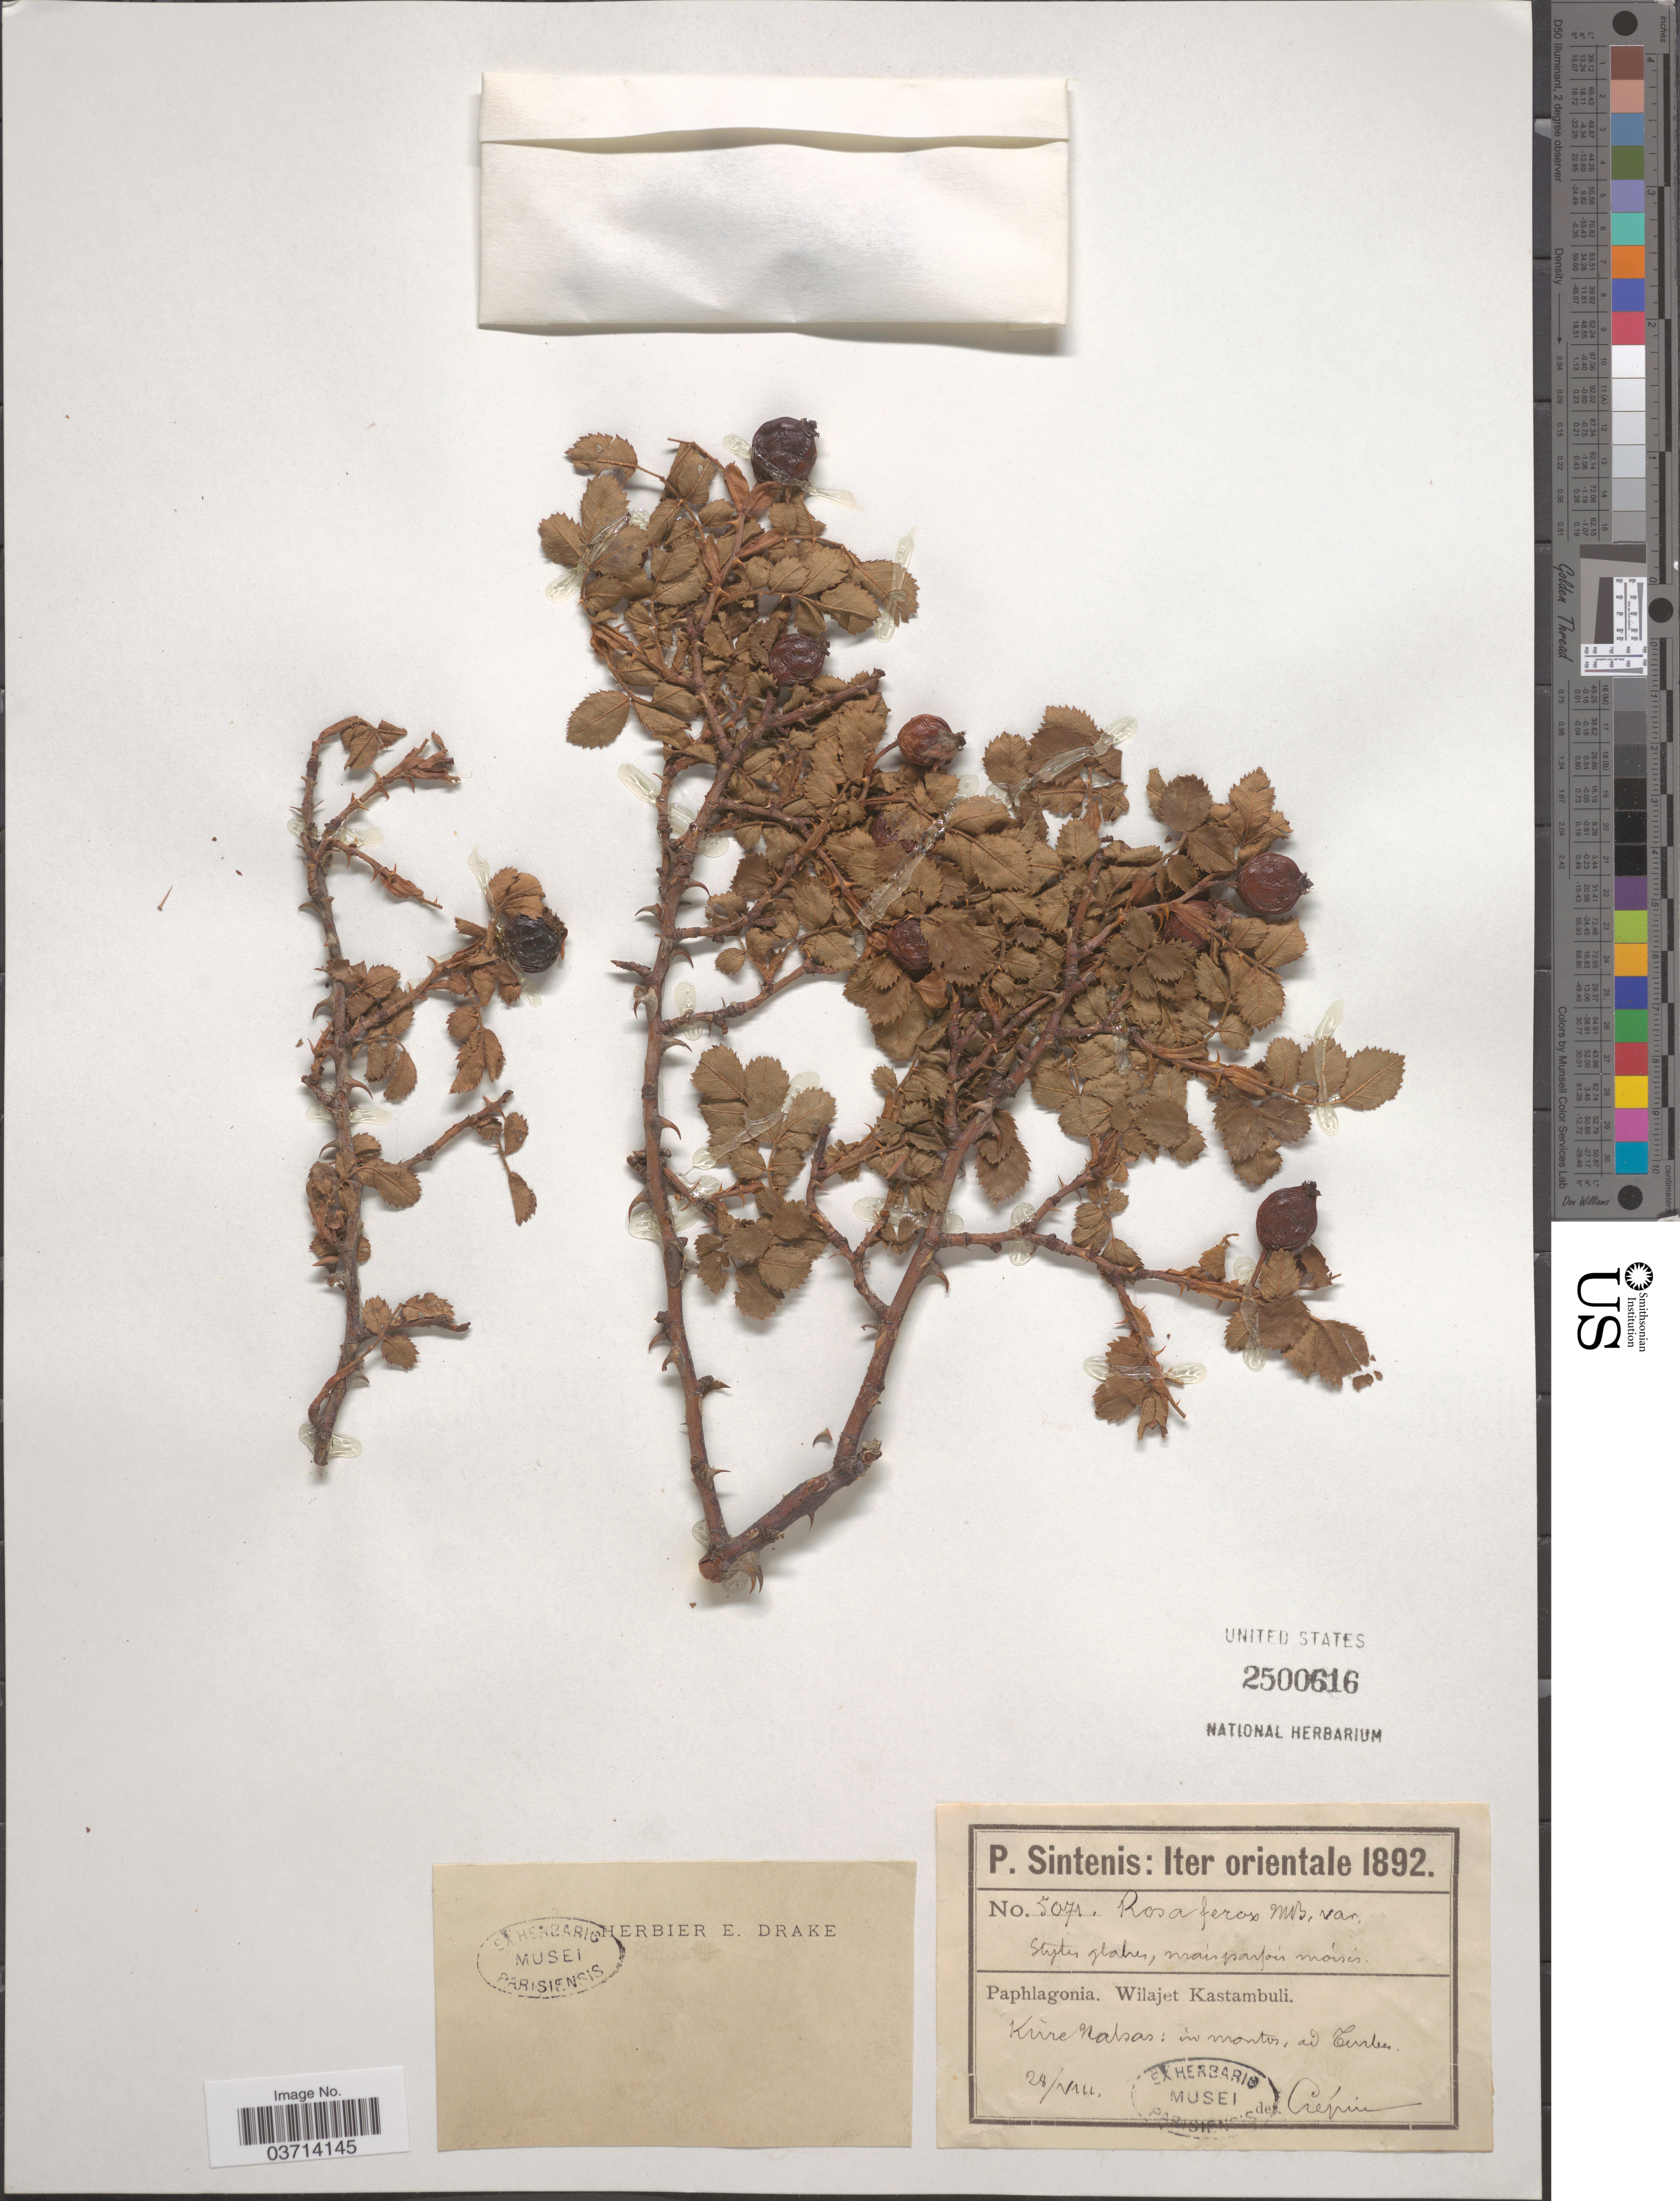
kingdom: Plantae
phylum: Tracheophyta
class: Magnoliopsida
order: Rosales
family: Rosaceae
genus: Rosa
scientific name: Rosa ferox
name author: M. Bieb.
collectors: P. Sintenis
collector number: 5071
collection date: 1892-08-28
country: Turkey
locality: Orientale. Paphlagonia. Wilajet Kastambuli. Kurenabas: in montos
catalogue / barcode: US 2500616